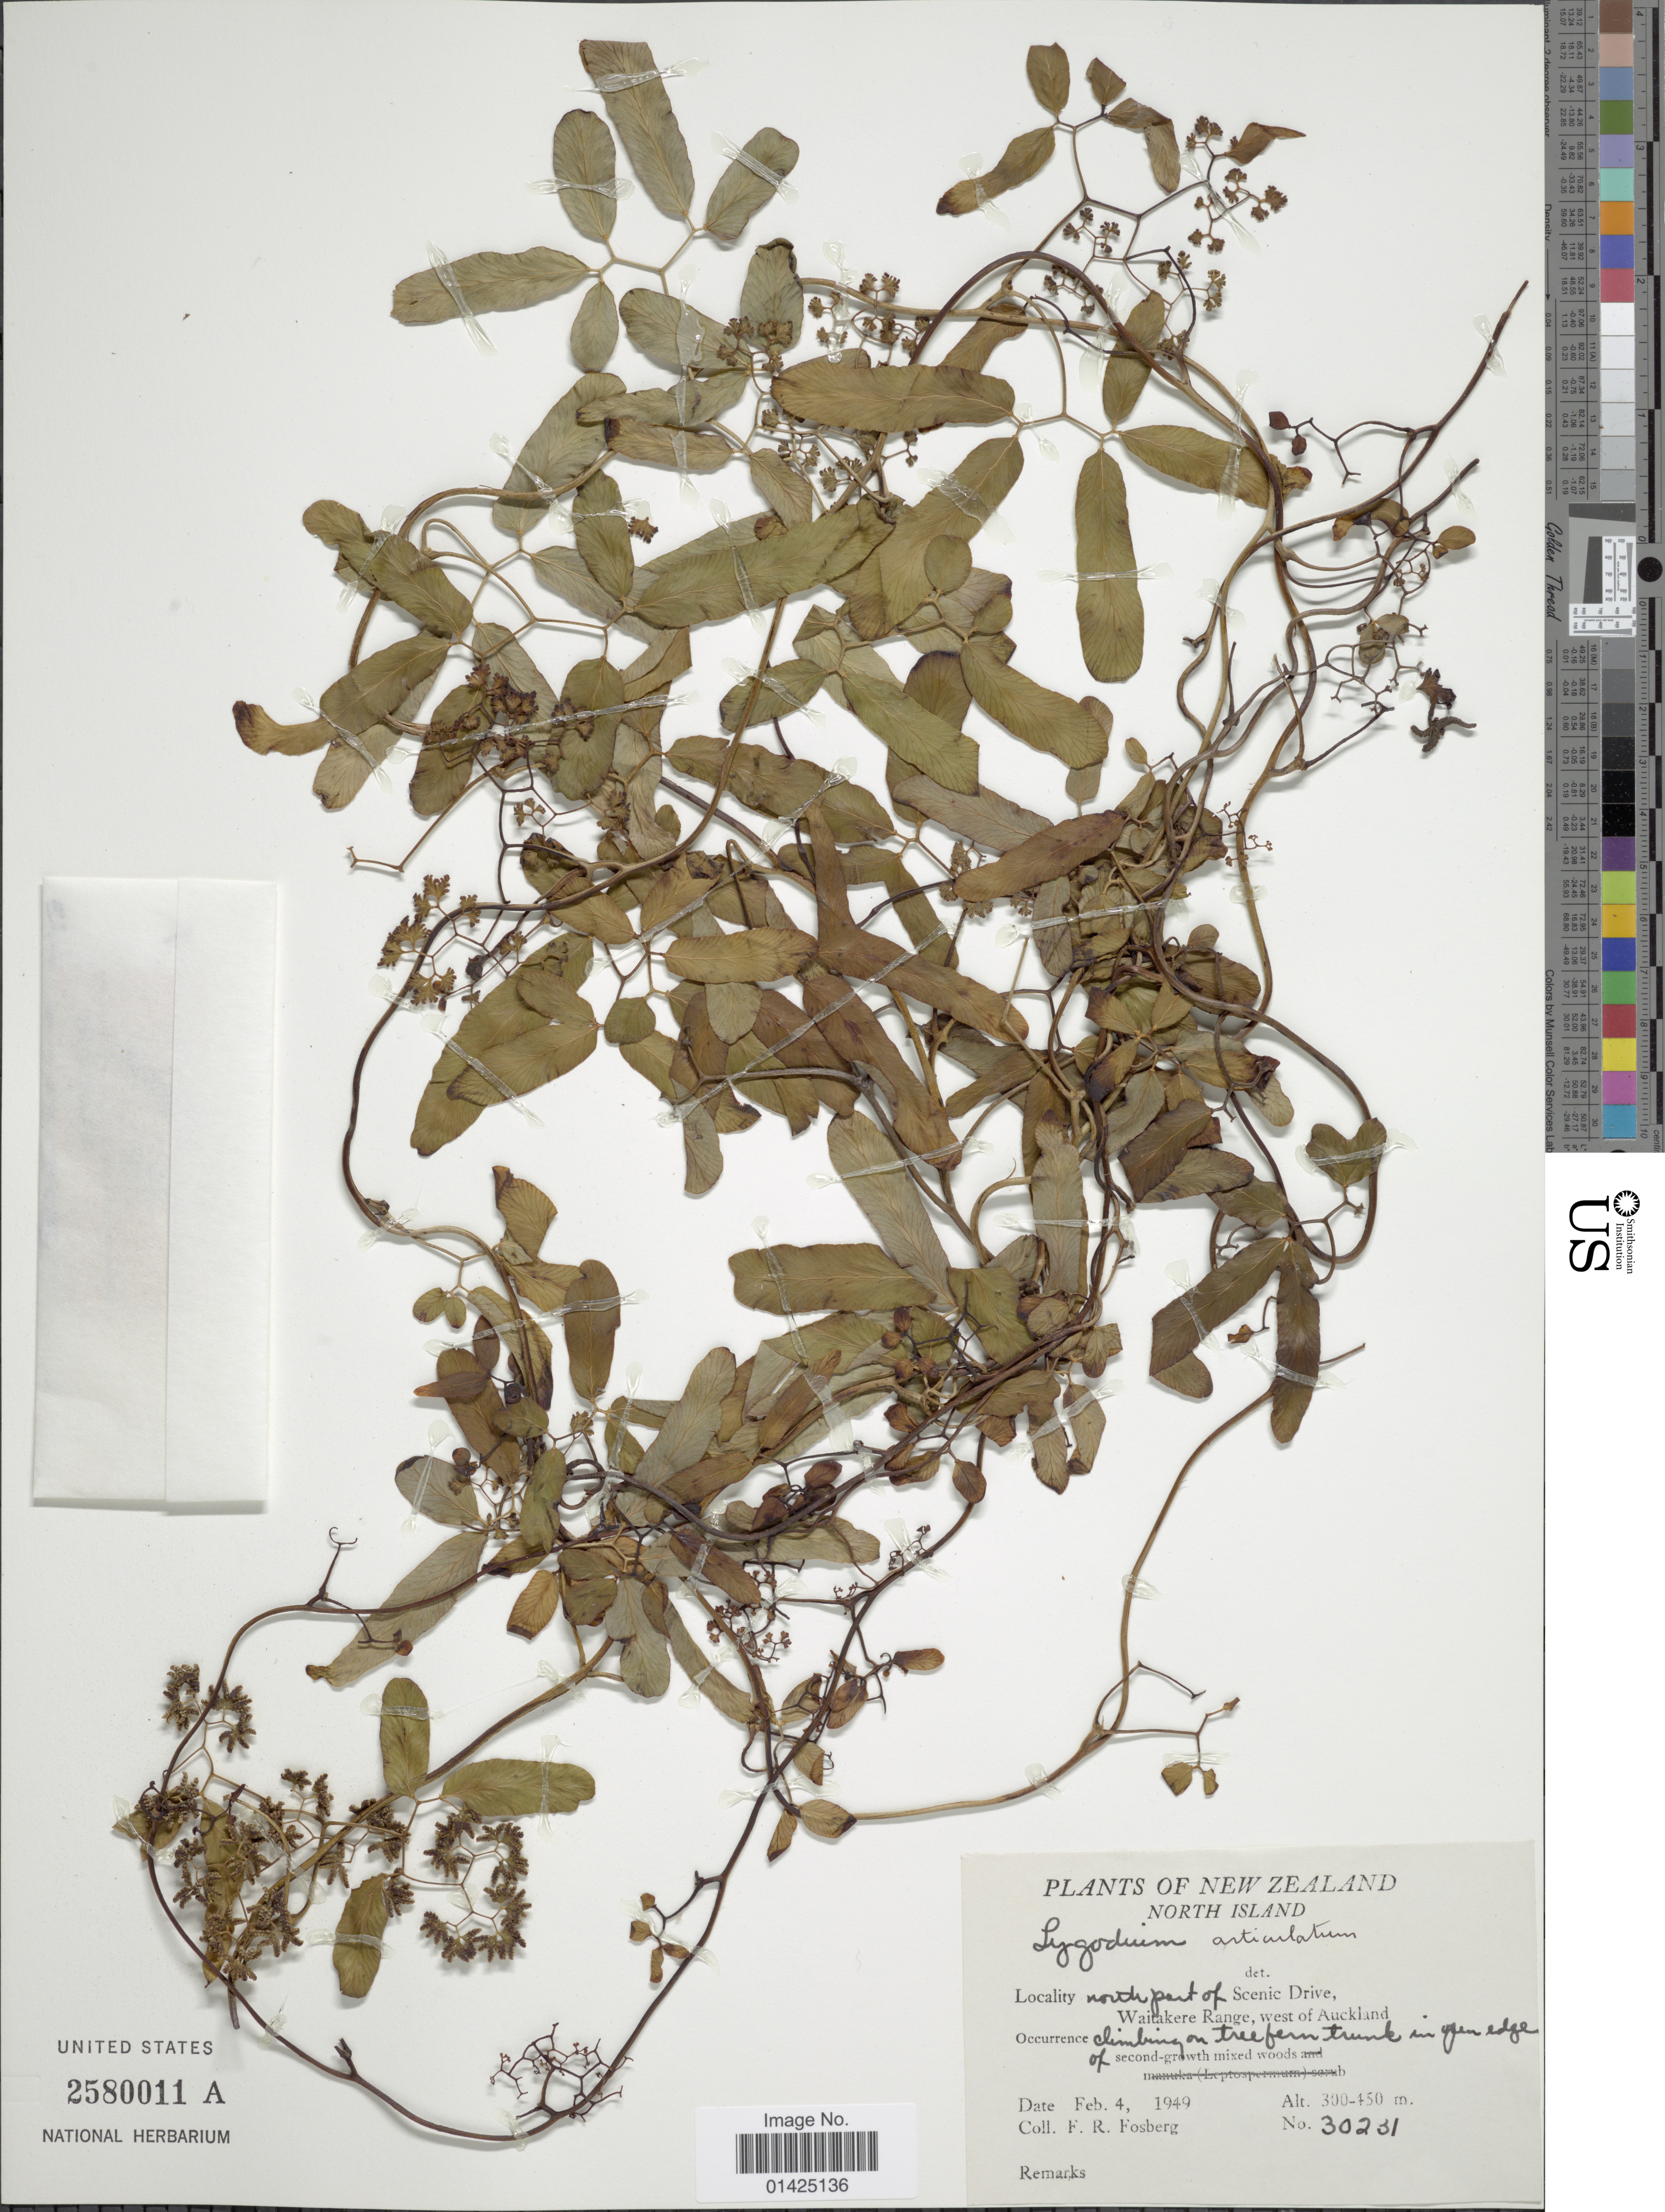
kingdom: Plantae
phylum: Tracheophyta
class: Polypodiopsida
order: Schizaeales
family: Lygodiaceae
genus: Lygodium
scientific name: Lygodium articulatum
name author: A. Rich.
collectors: F. R. Fosberg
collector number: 30231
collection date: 1949-02-04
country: New Zealand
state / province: Auckland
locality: North Island, North part of Scenic Drive, Waitakere Range, West of Auckland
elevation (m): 300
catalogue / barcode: US 2580011A